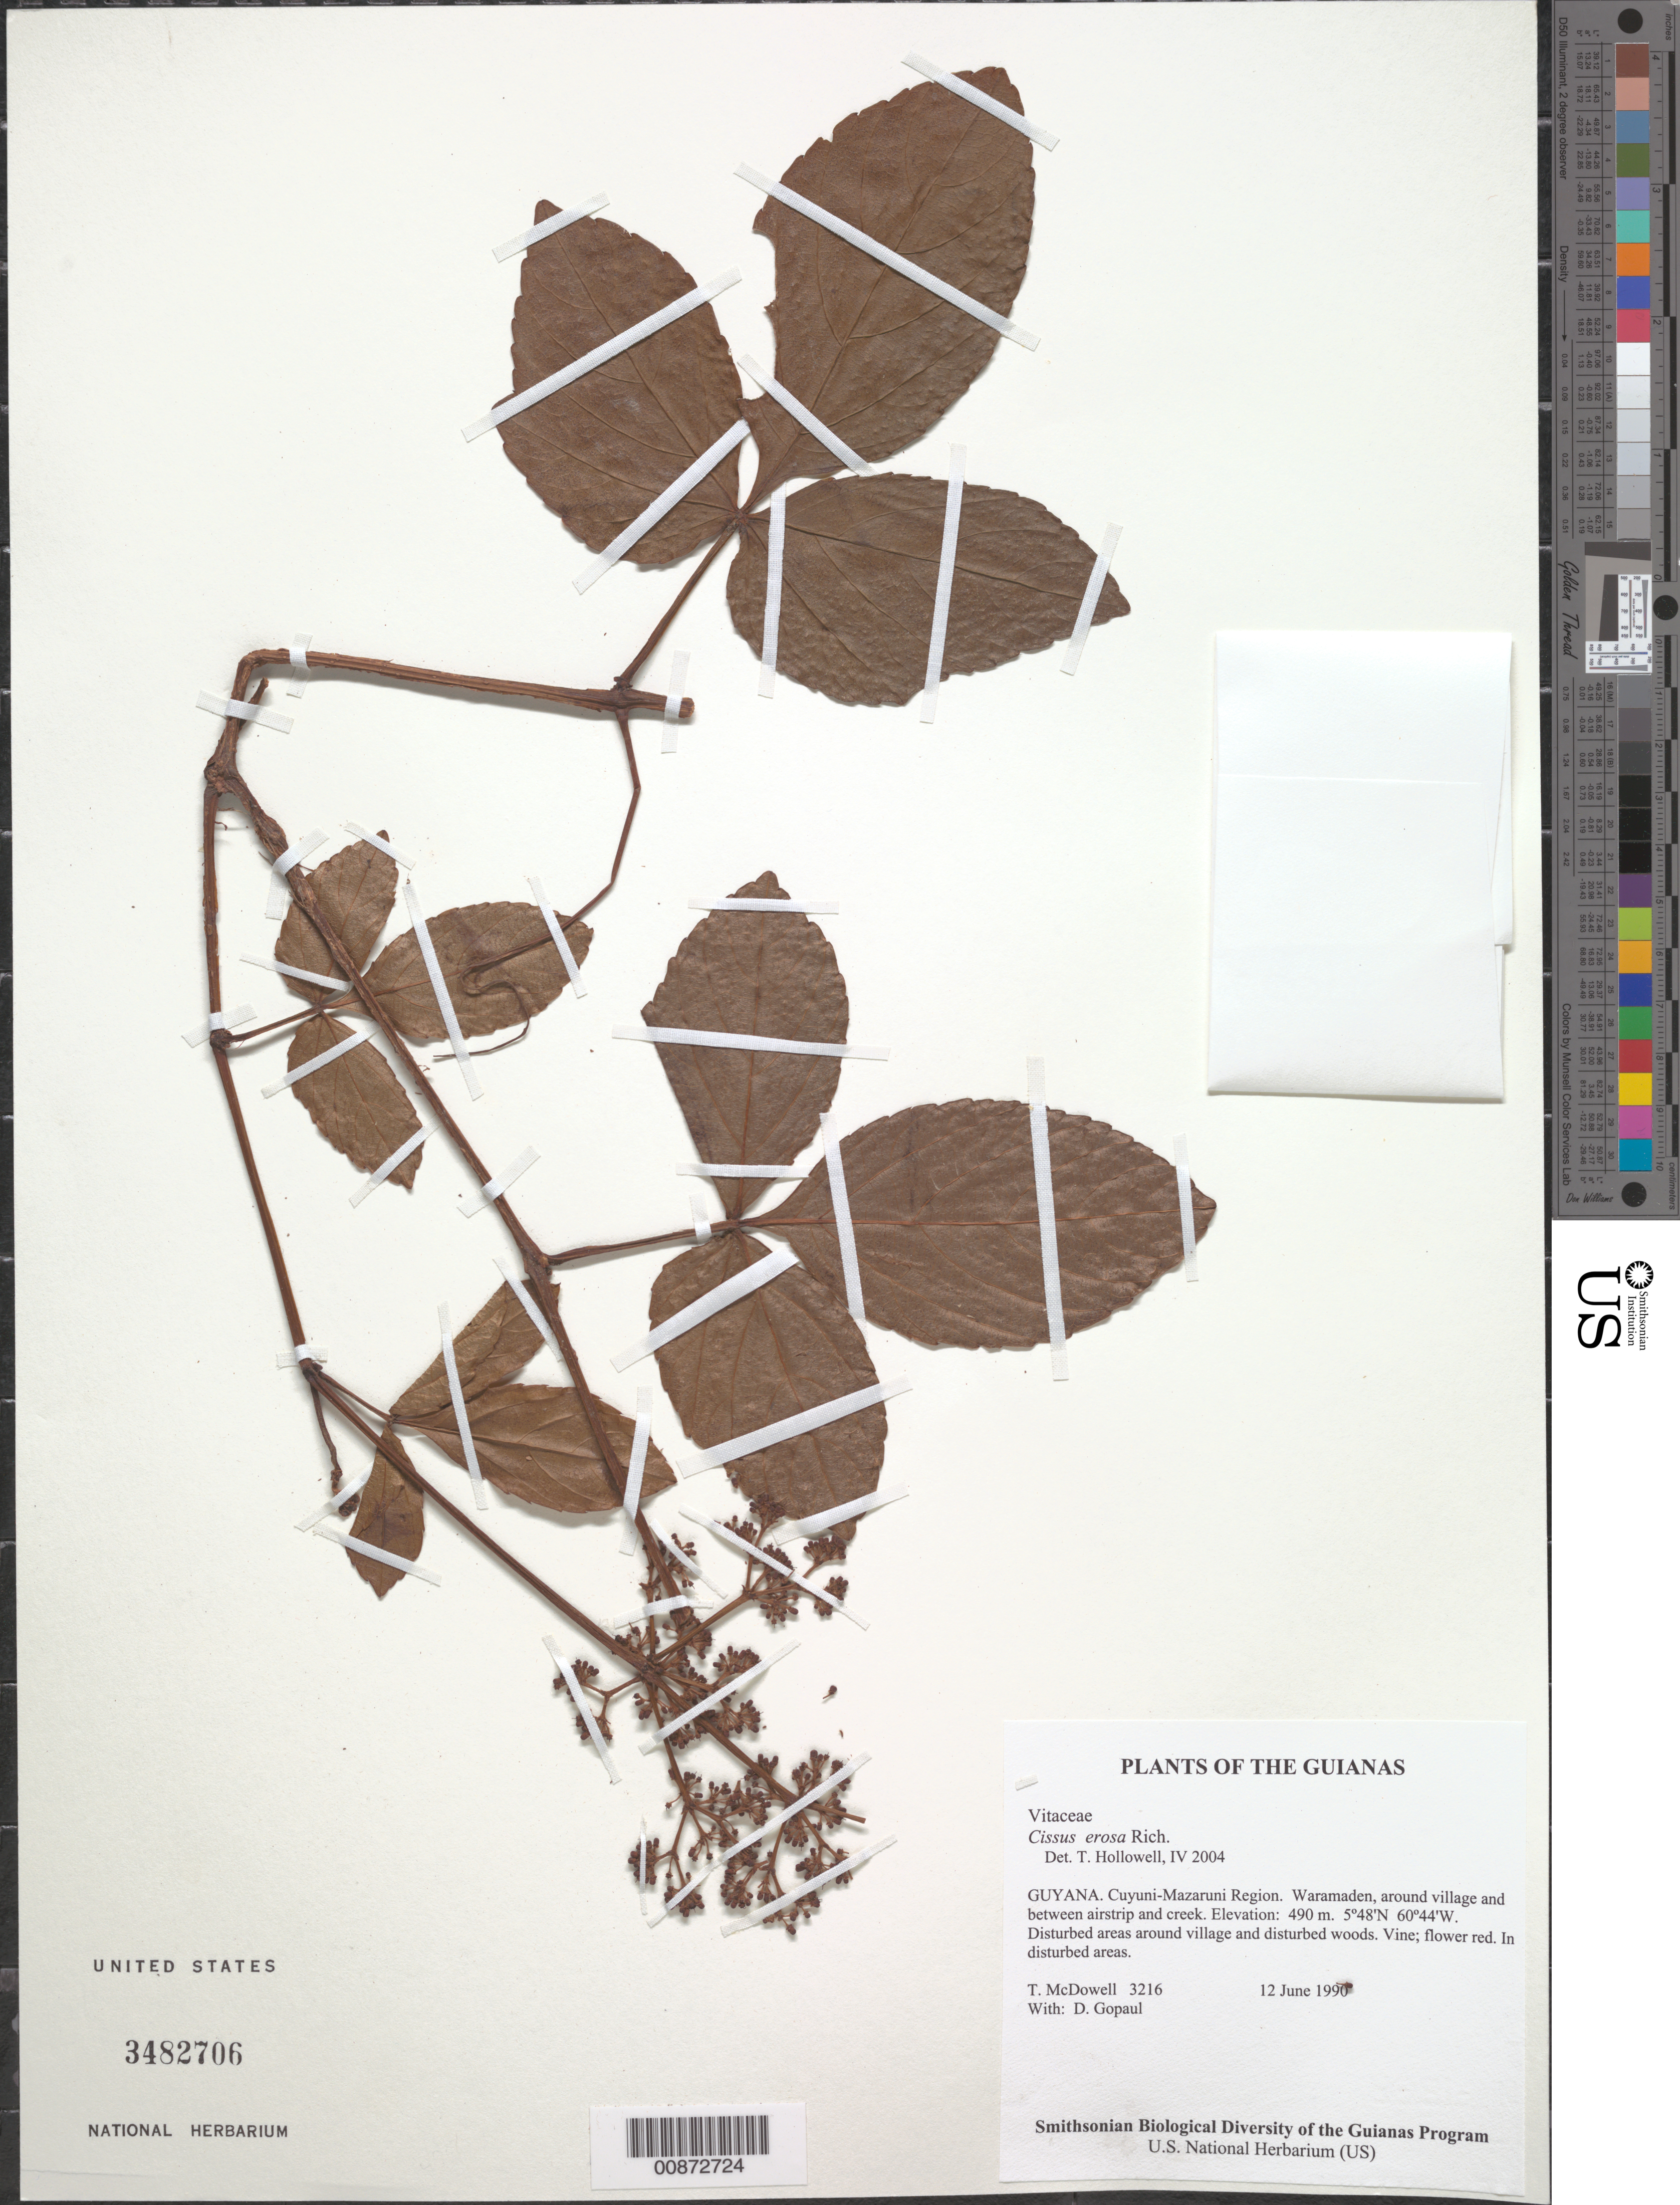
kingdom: Plantae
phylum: Tracheophyta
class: Magnoliopsida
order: Vitales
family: Vitaceae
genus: Cissus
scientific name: Cissus erosa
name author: Rich.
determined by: Hollowell, T. H., (BOT), Smithsonian Institution - National Museum of Natural History (UNITED STATES)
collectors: T. McDowell & D. Gopaul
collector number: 3216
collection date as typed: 12 June 1990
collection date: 1990-06-12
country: Guyana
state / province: Cuyuni-Mazaruni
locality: Waramaden, around village and between airstrip and creek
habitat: Disturbed areas around village and disturbed woods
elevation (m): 490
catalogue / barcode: US 3482706